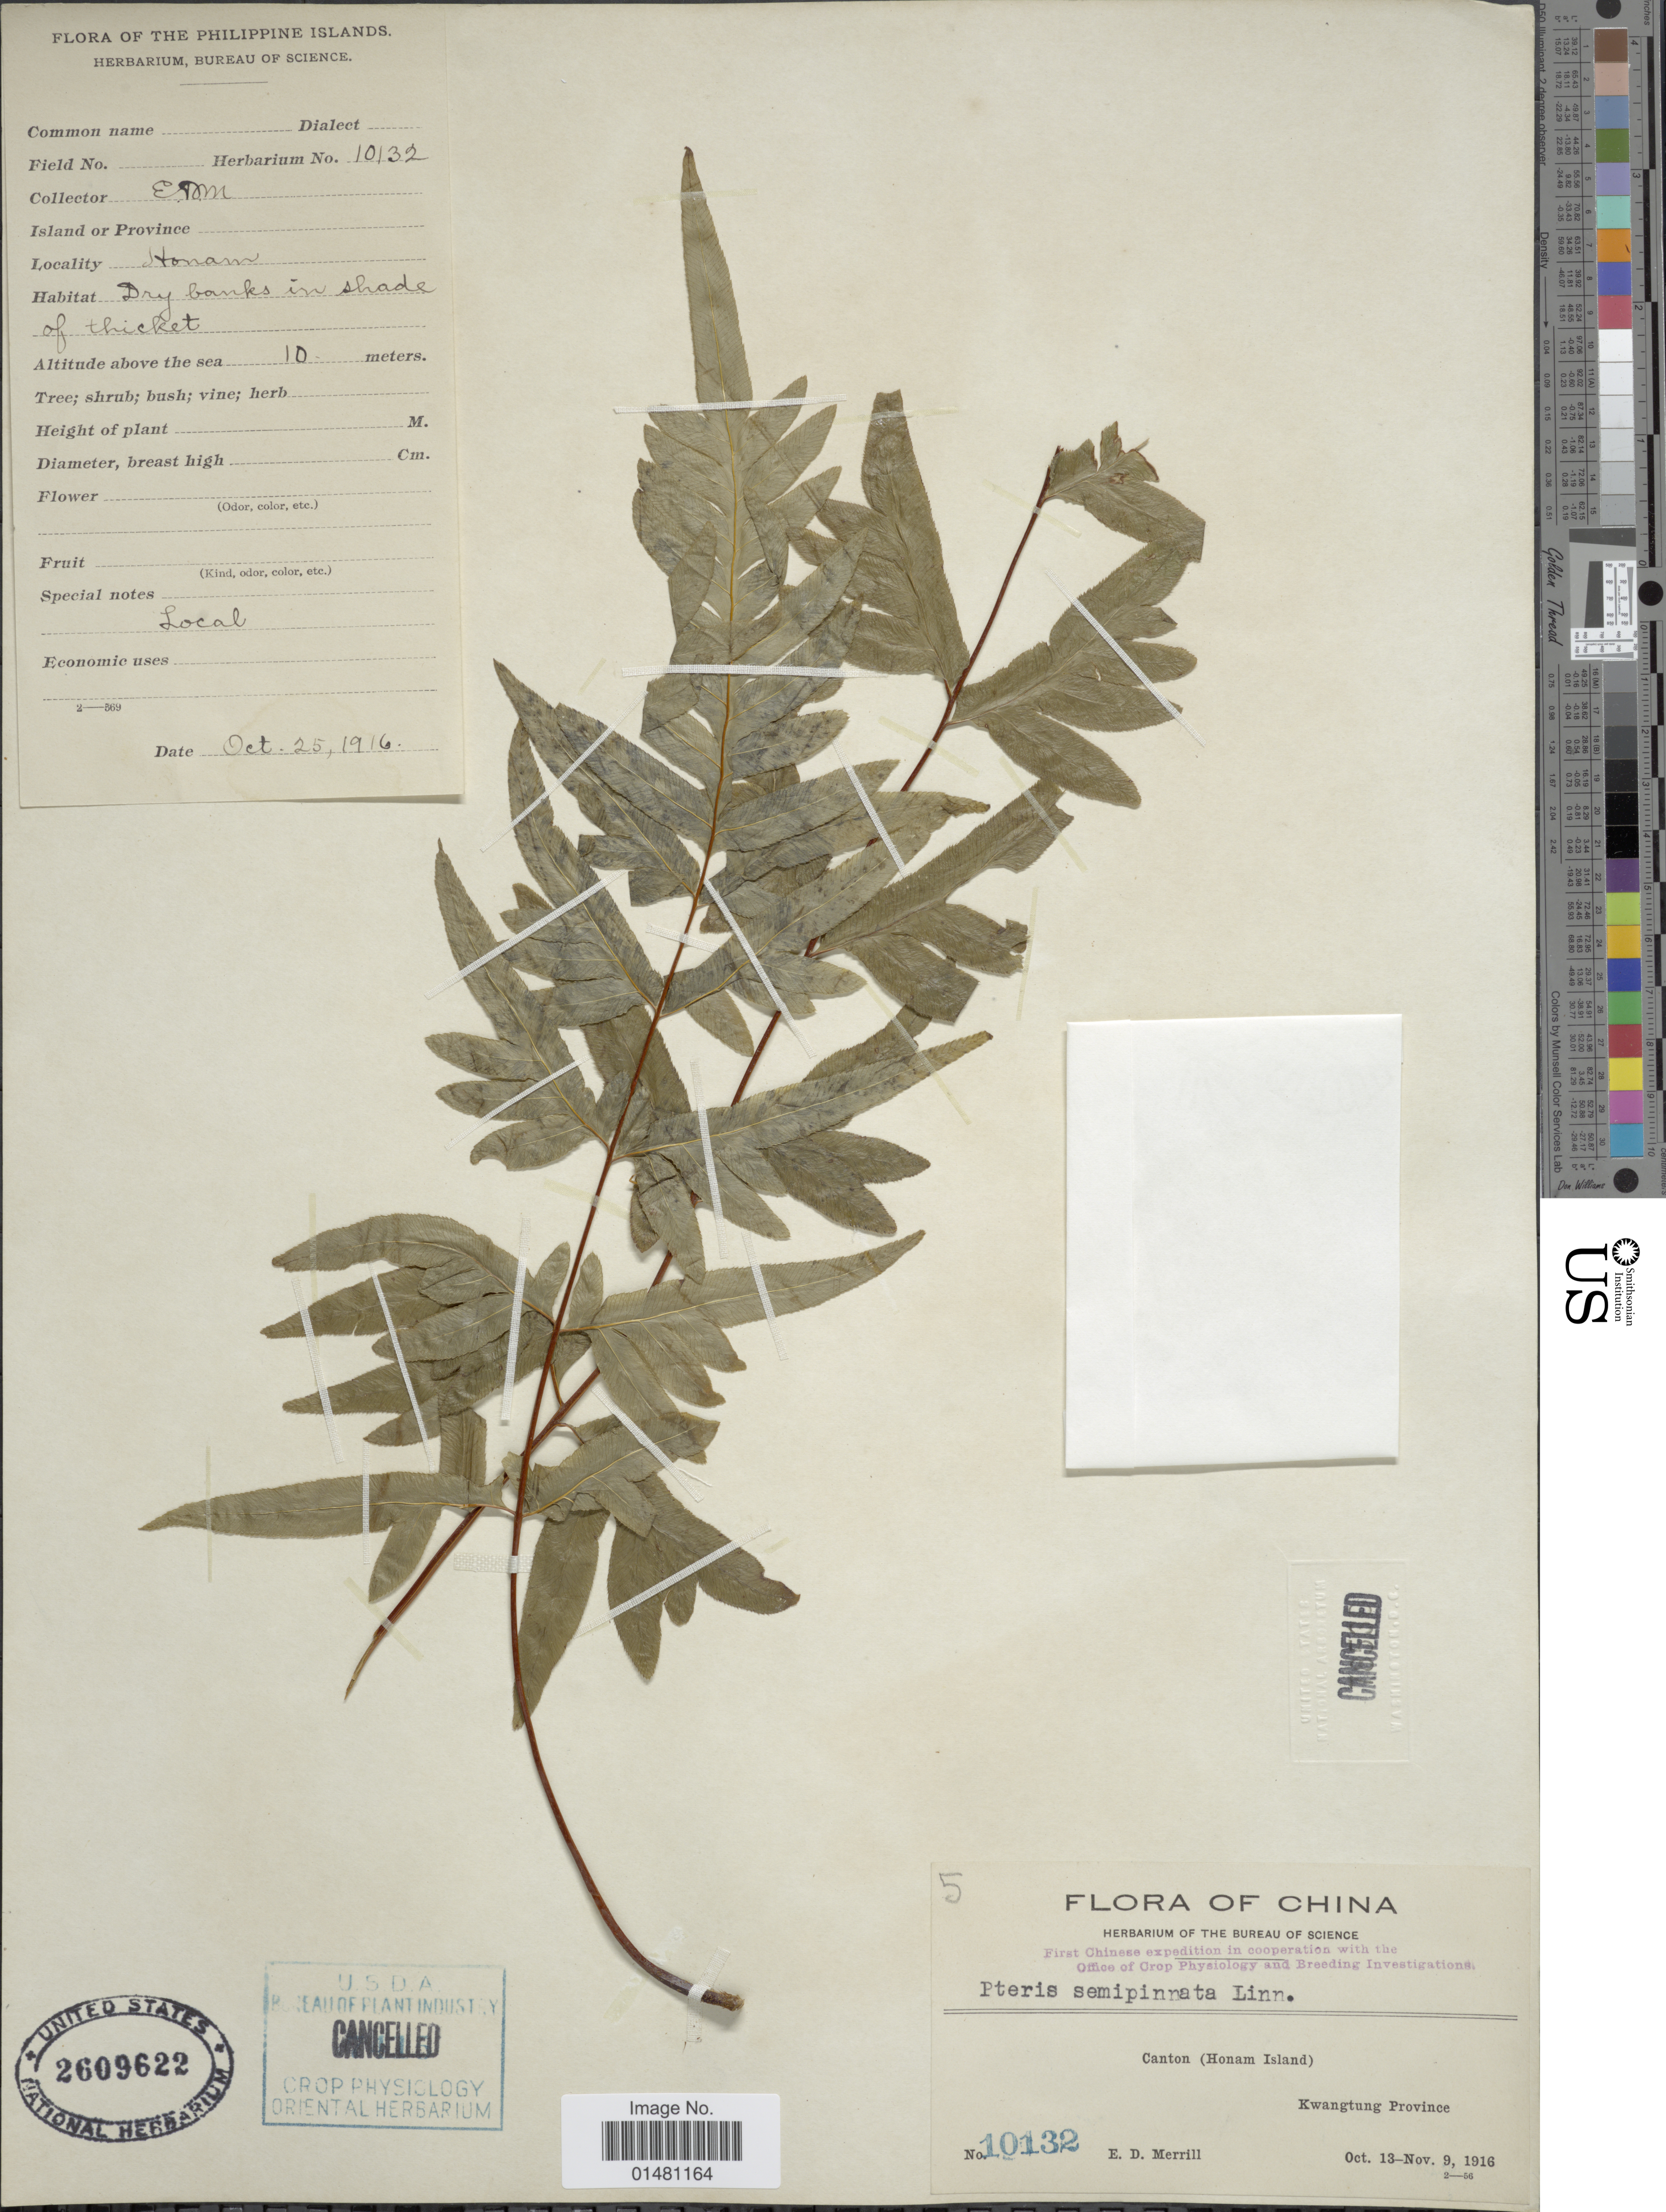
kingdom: Plantae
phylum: Tracheophyta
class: Polypodiopsida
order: Polypodiales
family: Pteridaceae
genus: Pteris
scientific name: Pteris semipinnata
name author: L.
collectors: E. D. Merrill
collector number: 10132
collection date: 1916-10-25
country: China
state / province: Guangdong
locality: Canton (Honam Island) Kwangtung Province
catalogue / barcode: US 2609622